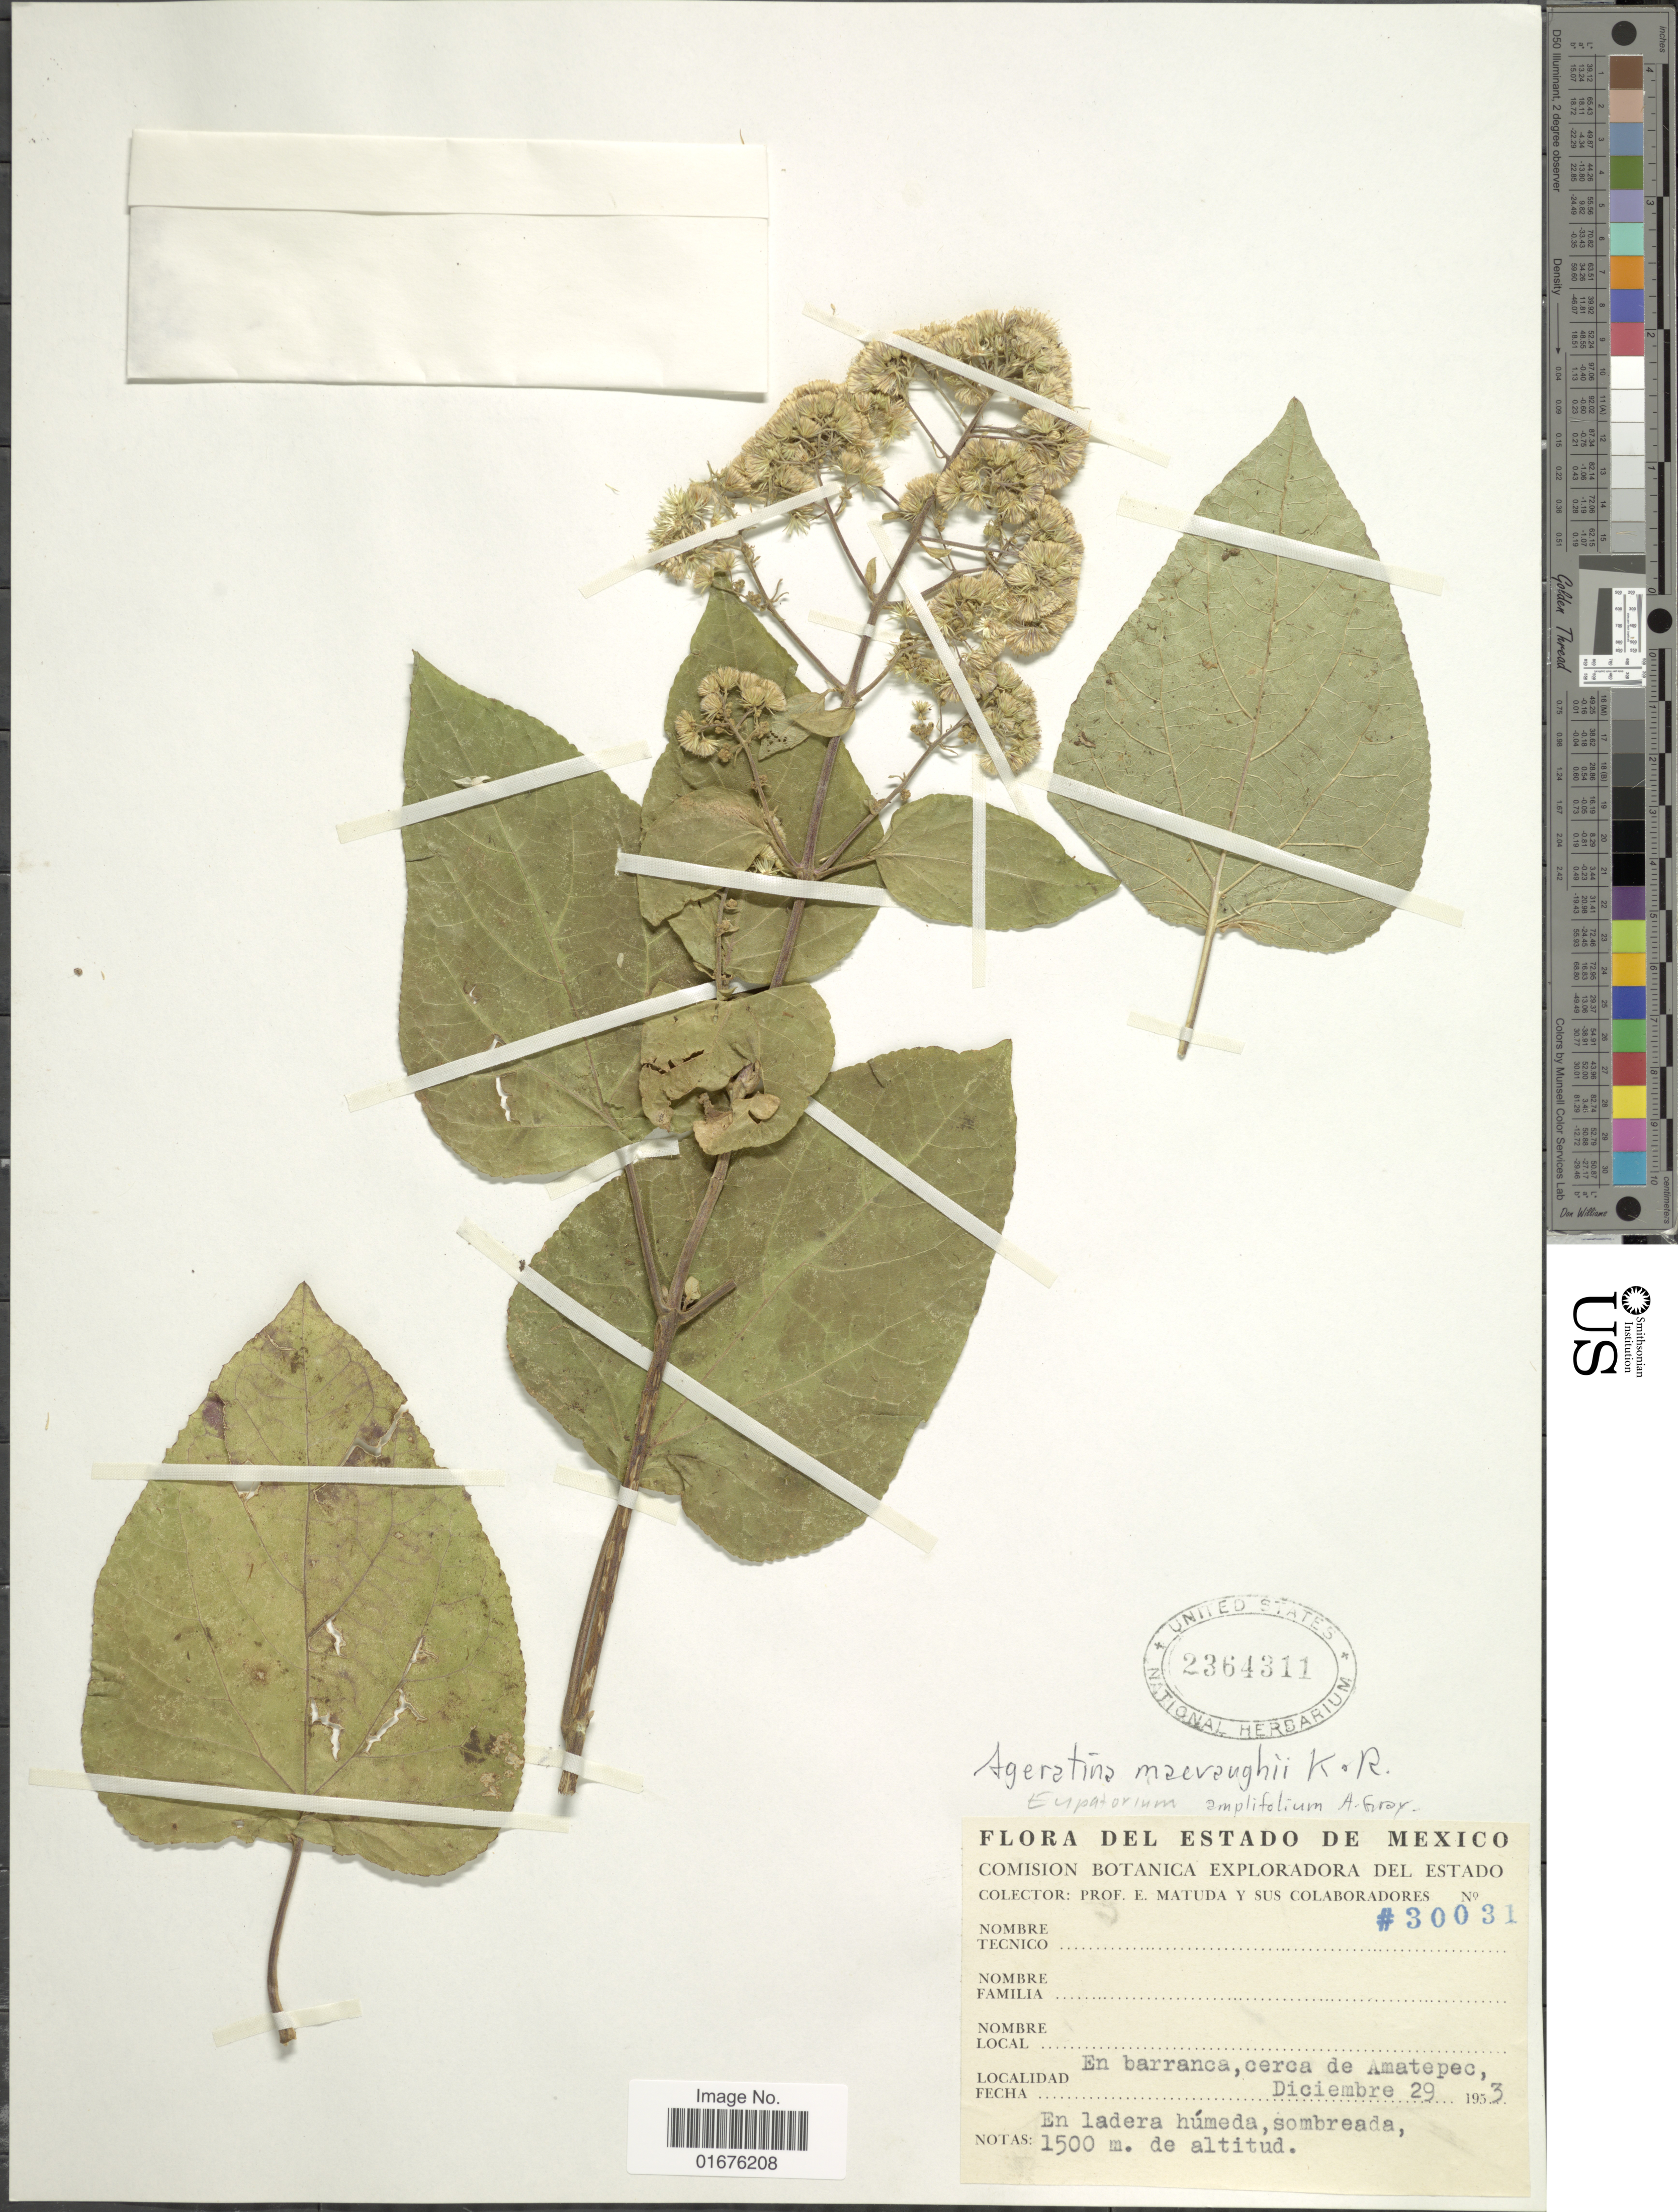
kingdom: Plantae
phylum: Tracheophyta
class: Magnoliopsida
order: Asterales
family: Asteraceae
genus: Ageratina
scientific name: Ageratina macvaughii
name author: R.M. King & H. Rob.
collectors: E. Matuda & et al.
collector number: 30031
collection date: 1953-12-29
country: Mexico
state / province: México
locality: En barranca, cerca de Amatepec, en ladera húmeda, sombreada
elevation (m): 1500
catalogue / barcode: US 2364311